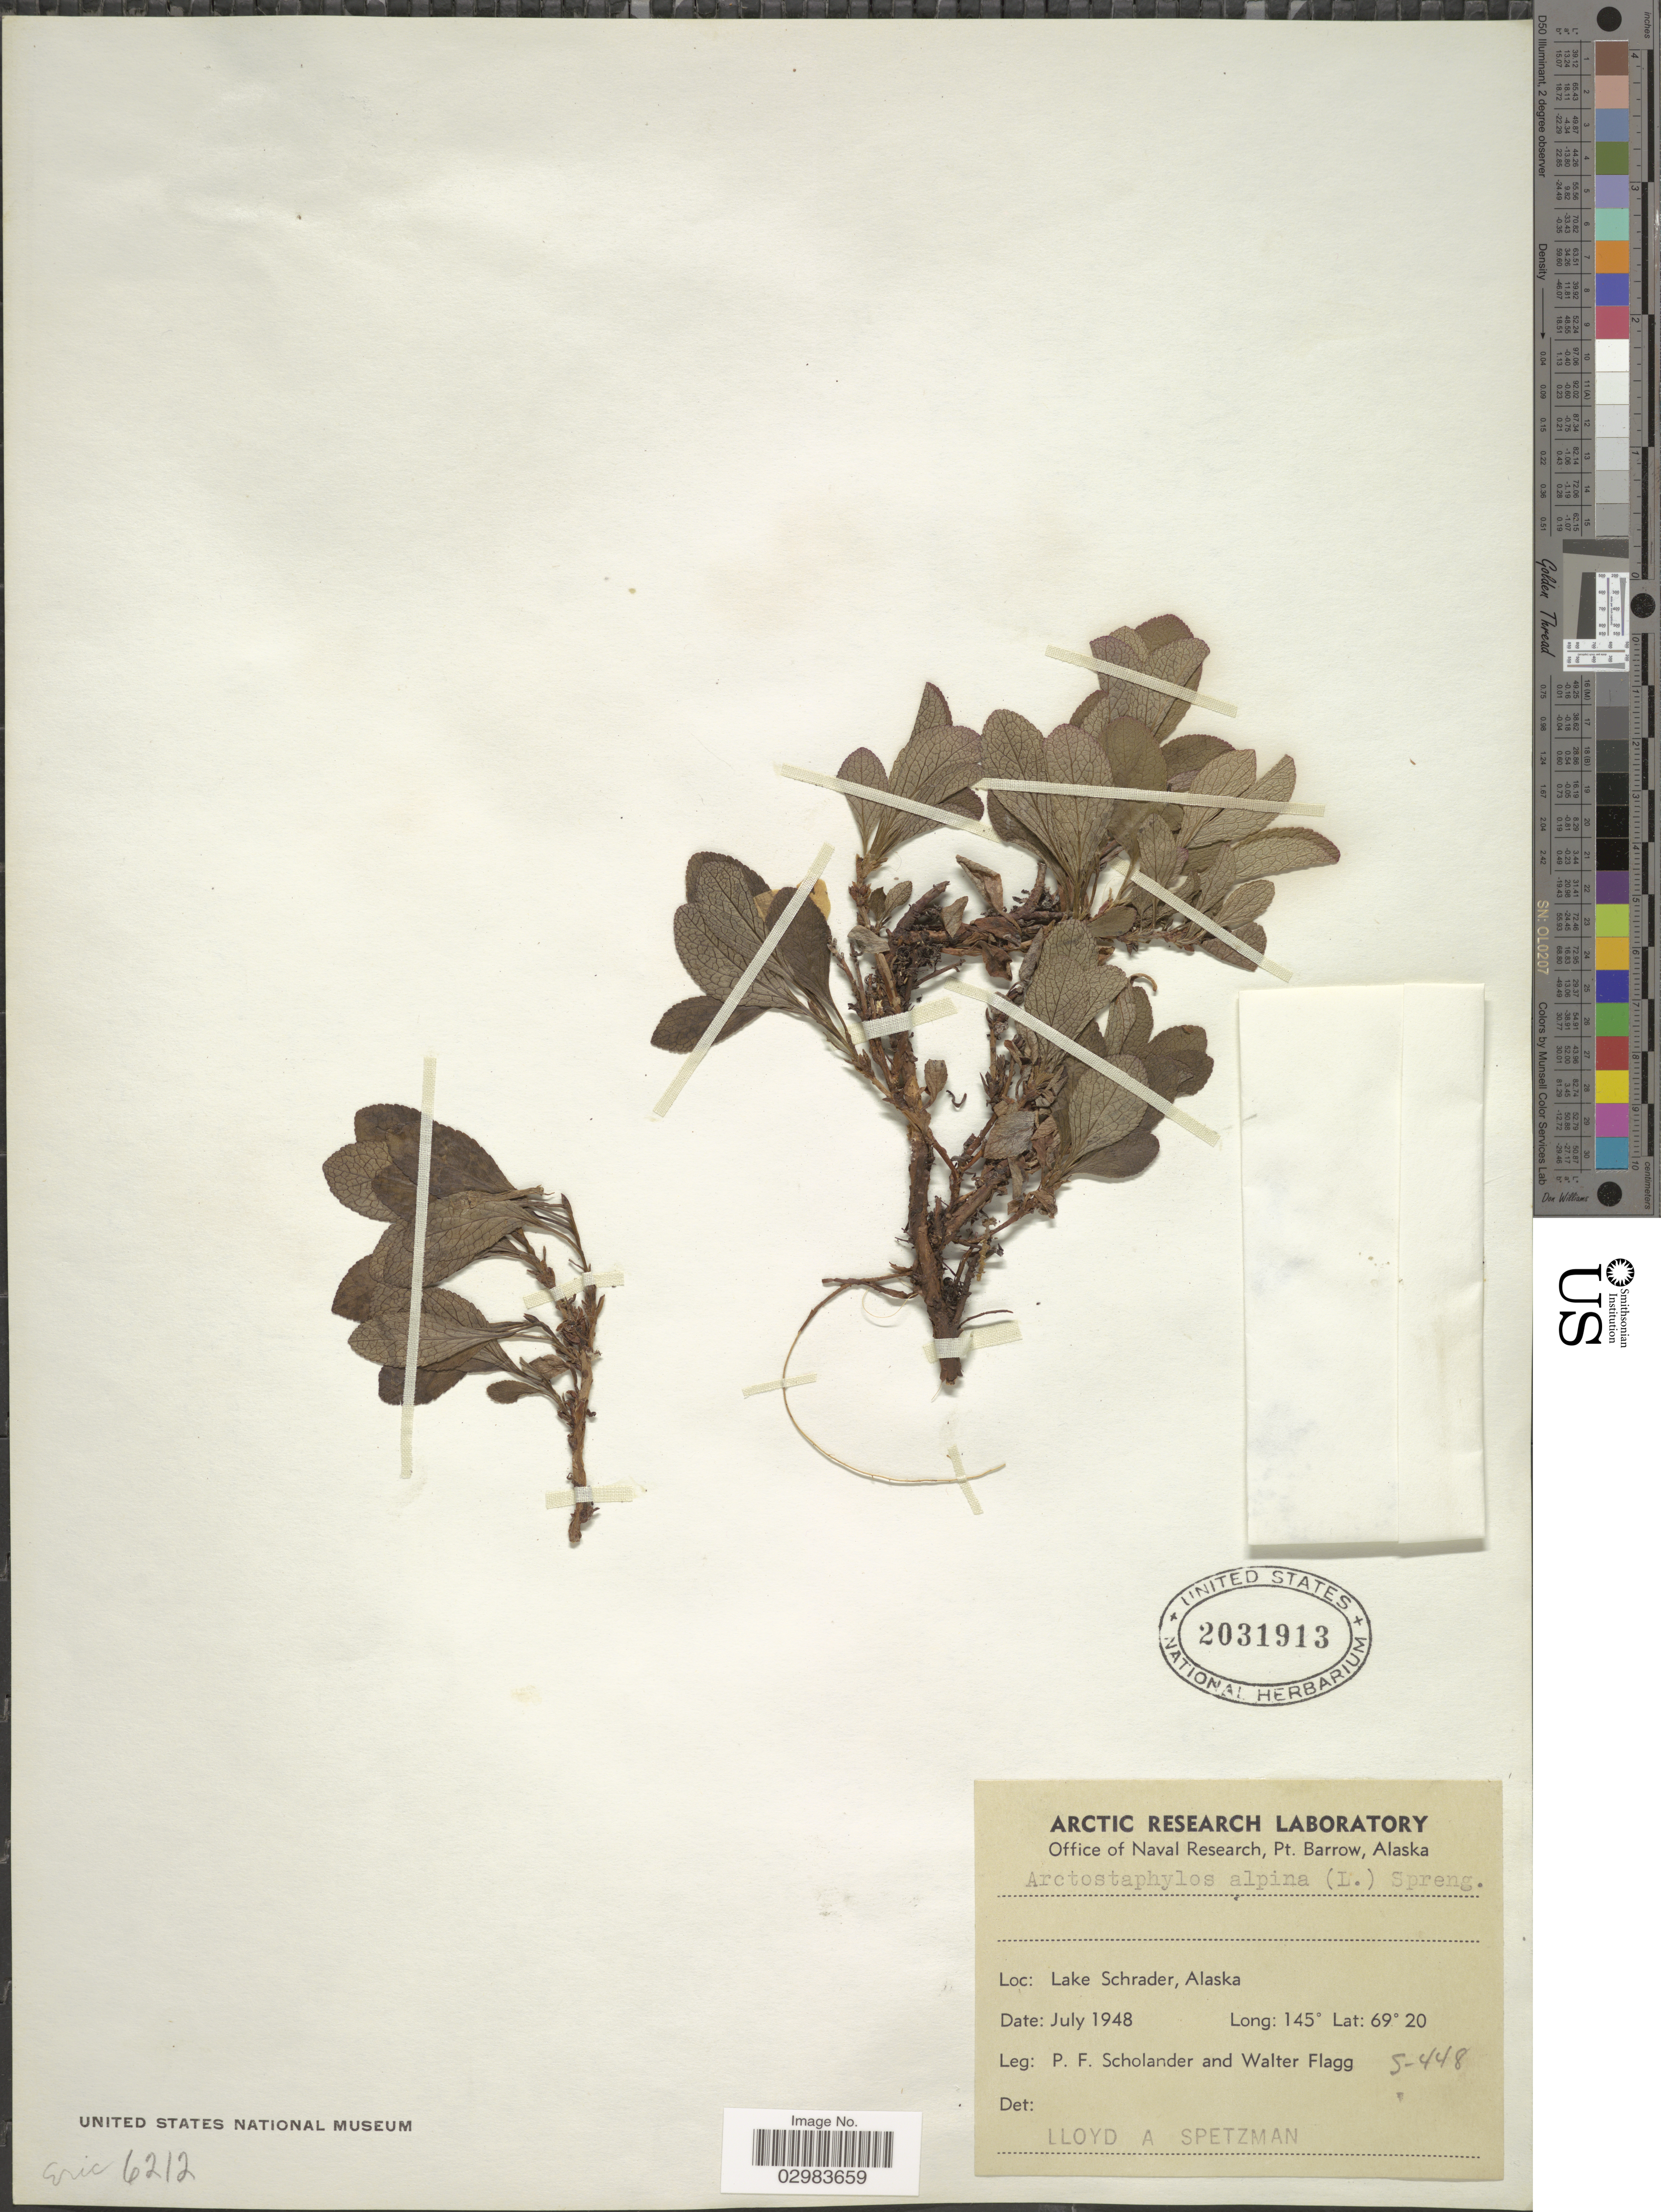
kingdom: Plantae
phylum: Tracheophyta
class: Magnoliopsida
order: Ericales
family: Ericaceae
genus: Arctostaphylos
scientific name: Arctostaphylos alpina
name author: (L.) Spreng.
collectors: P. Scholander & W. Flagg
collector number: S-448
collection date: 1948-07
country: United States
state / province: Alaska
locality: Lake Schrader.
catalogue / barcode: US 2031913